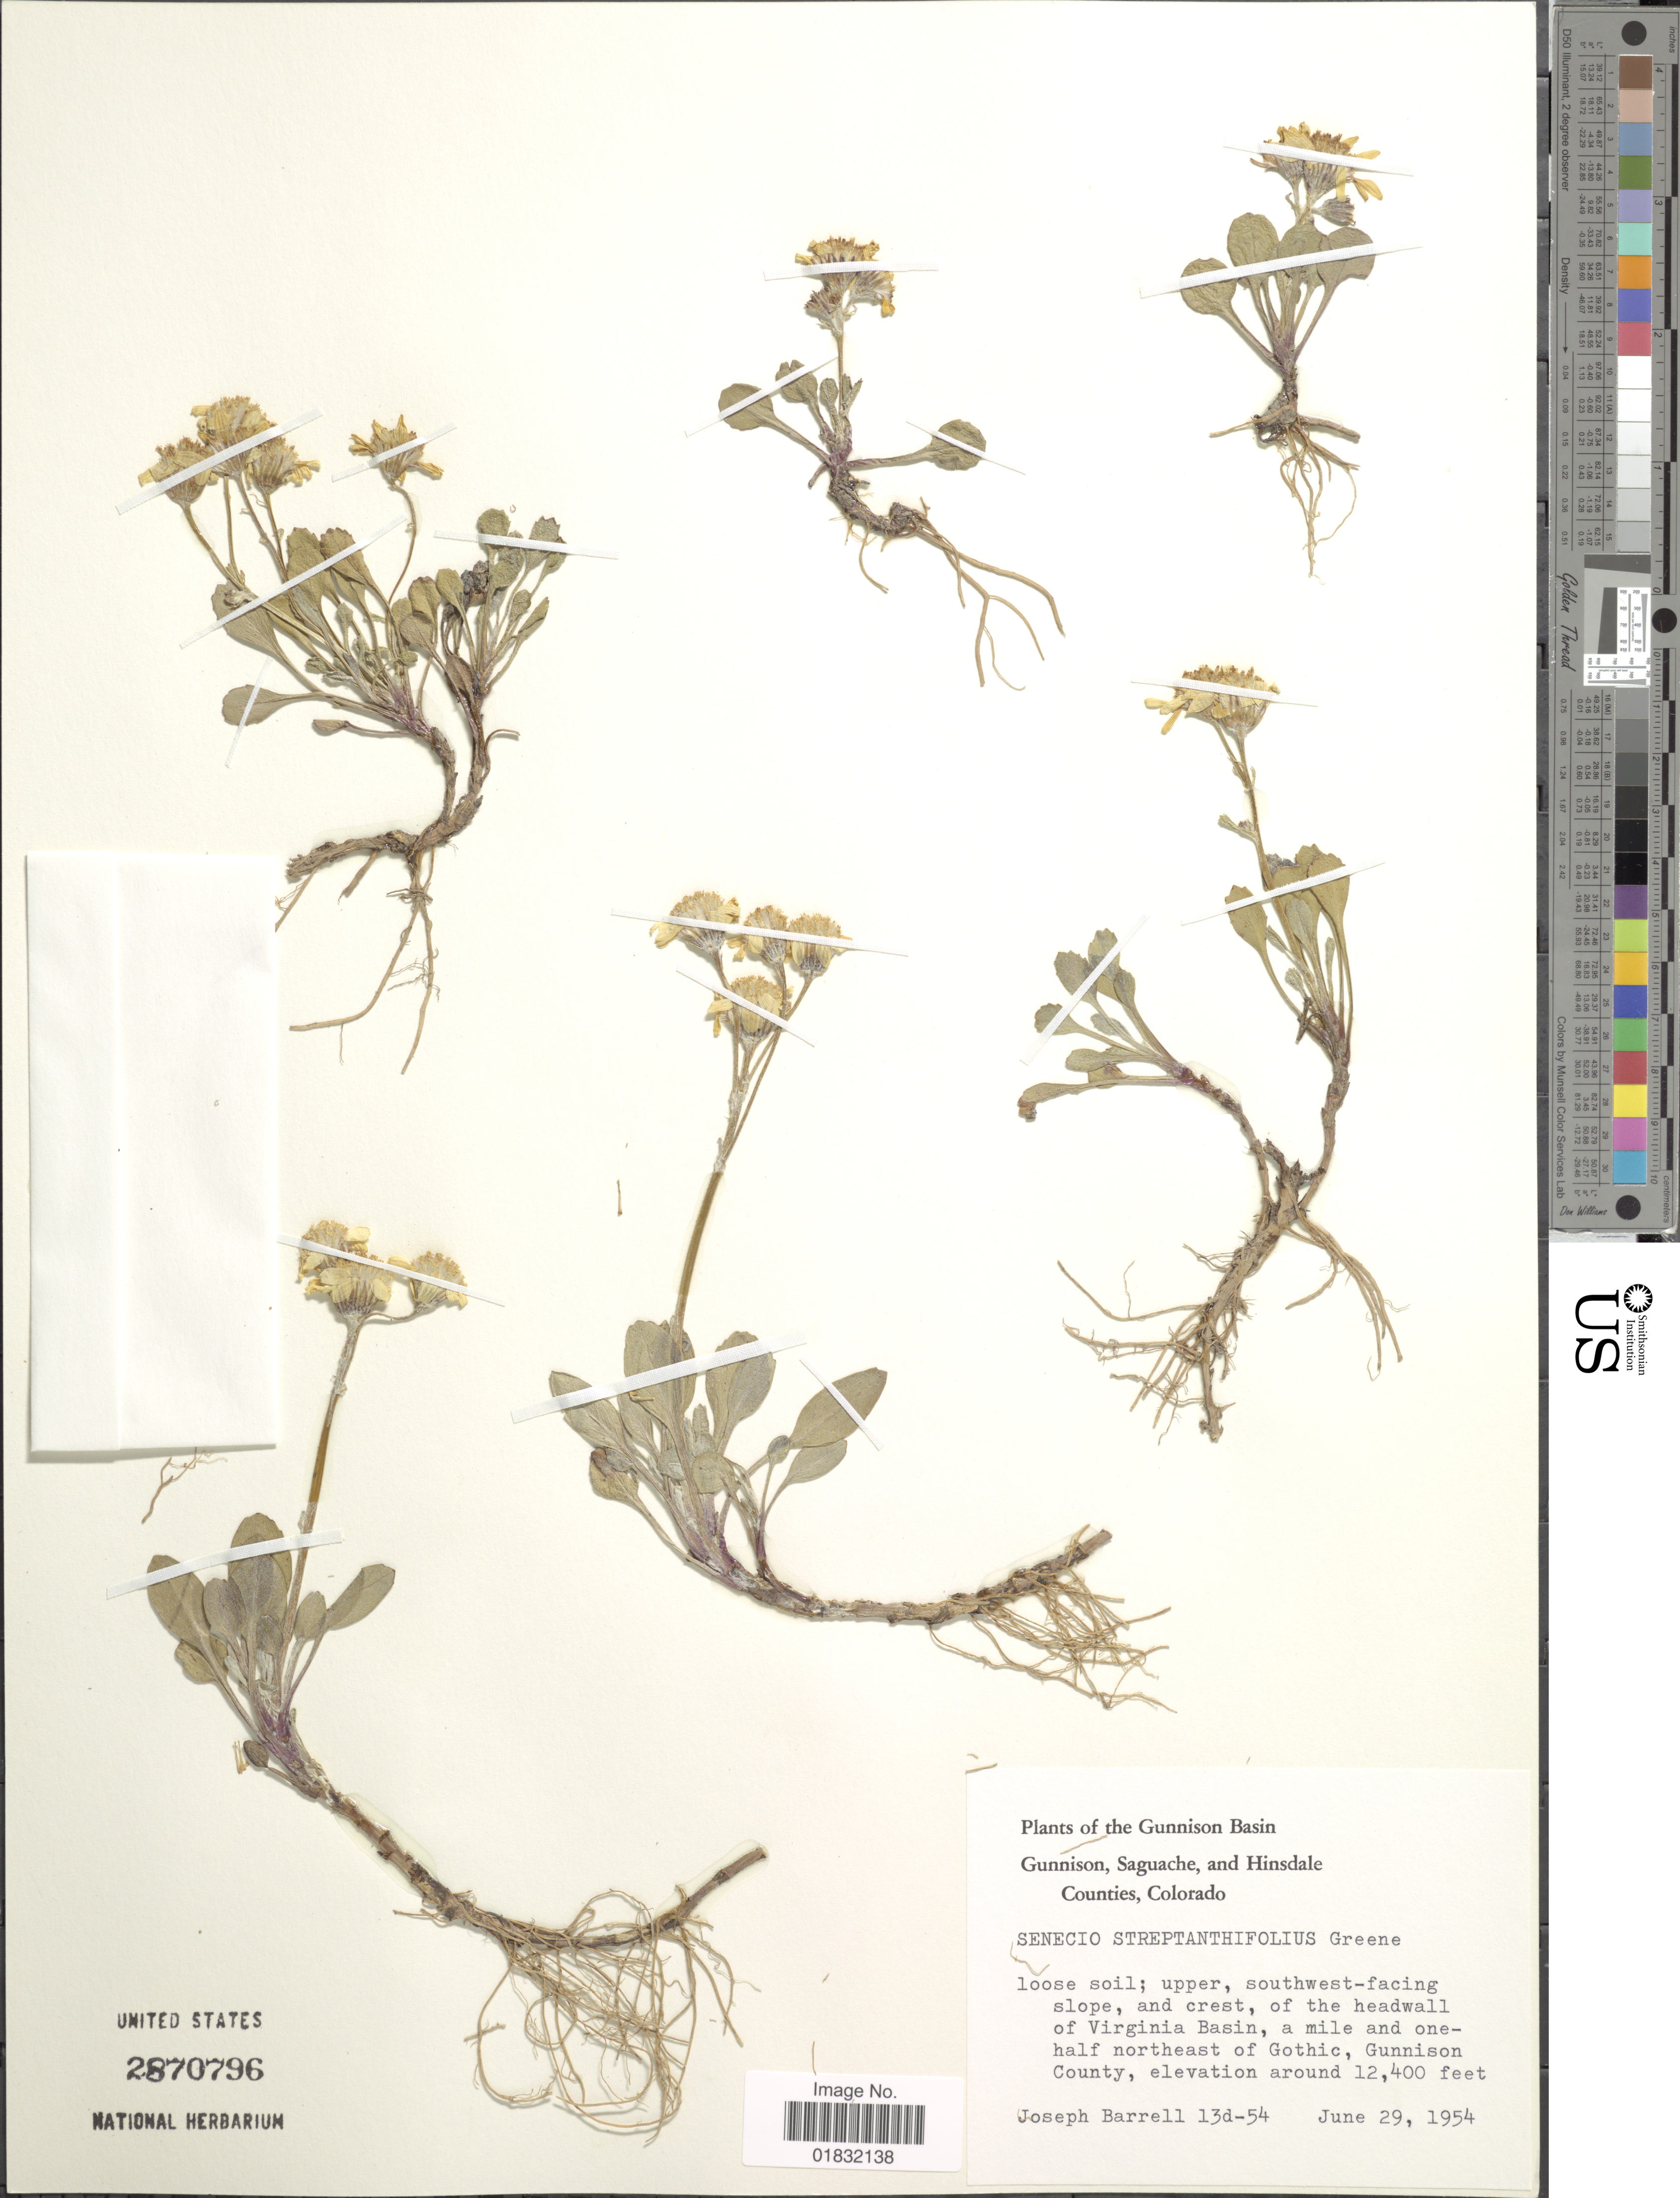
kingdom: Plantae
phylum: Tracheophyta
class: Magnoliopsida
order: Asterales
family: Asteraceae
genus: Packera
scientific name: Packera streptanthifolia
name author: (Greene) W.A. Weber & Á. Löve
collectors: F. R. Fosberg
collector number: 41746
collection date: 1961-03-24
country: United States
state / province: Hawaii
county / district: Hawaii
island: Hawaii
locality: The Hawaiian Is, Kaupulehu Forest Reserve, North Kona. Occasional in openings, in open dry forest on aa lava slope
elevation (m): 640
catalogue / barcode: US 2377891